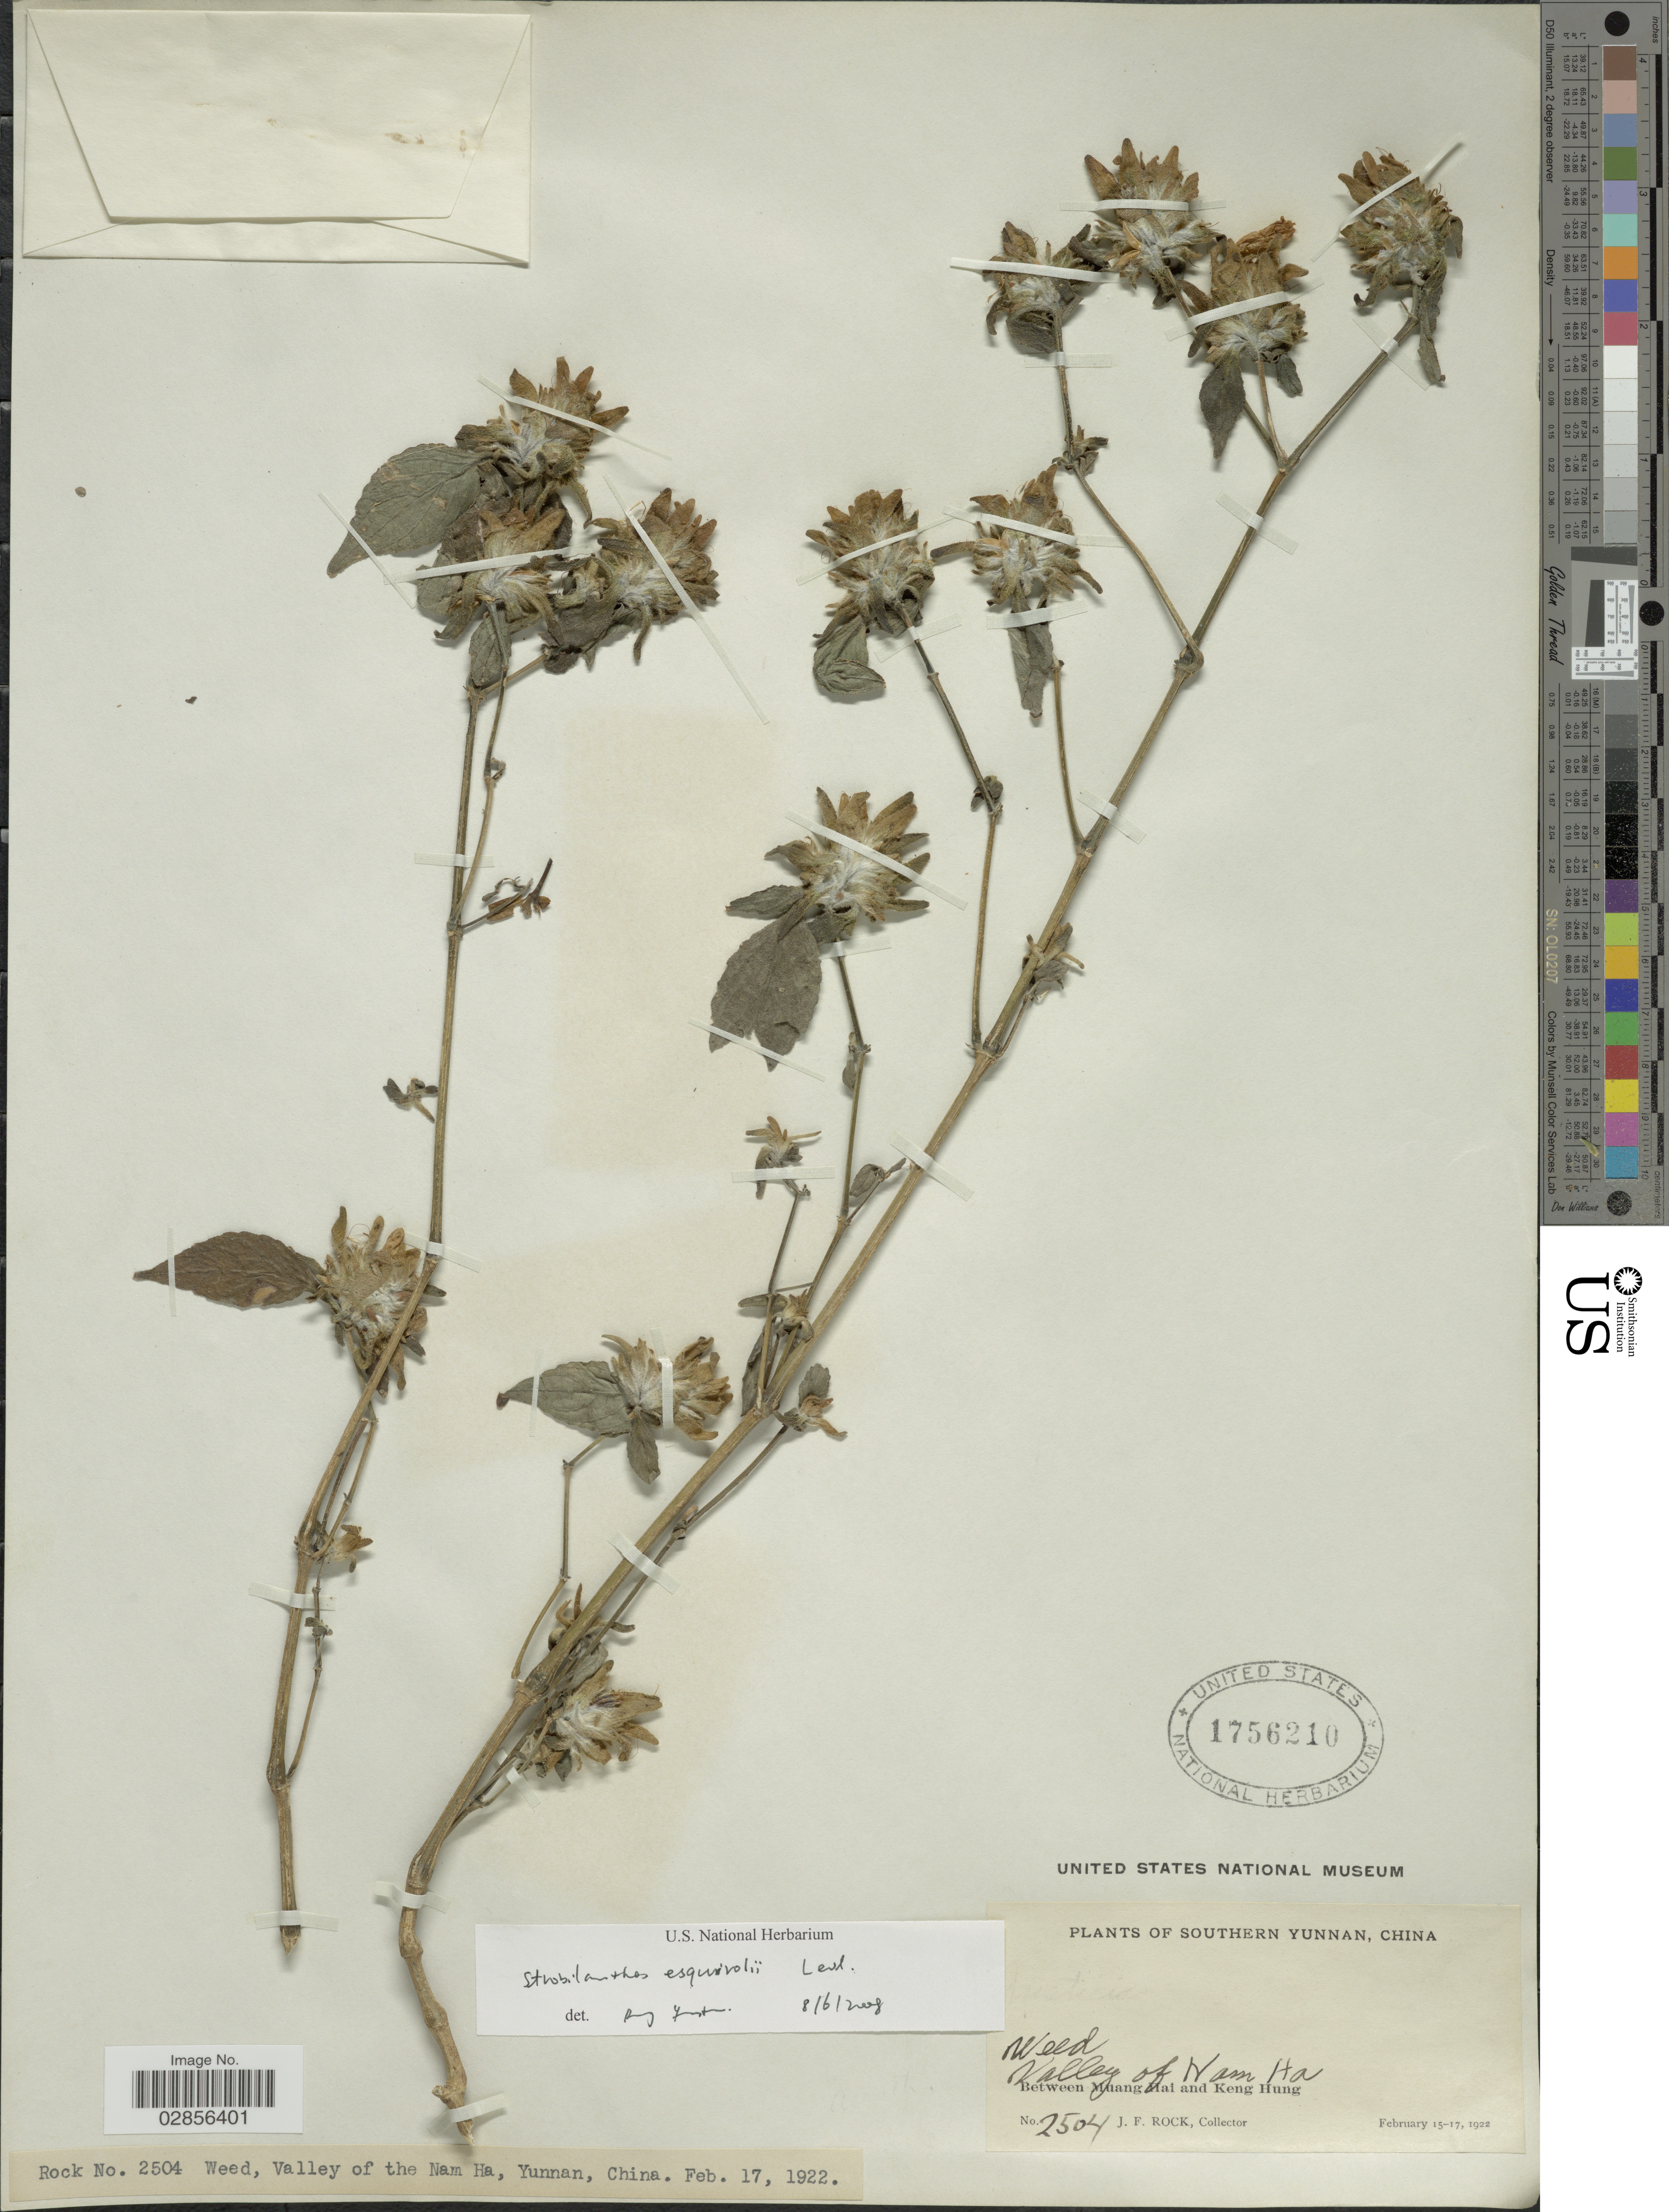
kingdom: Plantae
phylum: Tracheophyta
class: Magnoliopsida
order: Lamiales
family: Acanthaceae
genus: Strobilanthes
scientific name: Strobilanthes esquirolii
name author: H. Lév.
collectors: J. Rock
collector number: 2504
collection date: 1922-02-17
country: China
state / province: Yunnan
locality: Southern Yunnan. Valley of Nam Ha. Between Muang Hai and Keng Hung.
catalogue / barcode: US 1756210